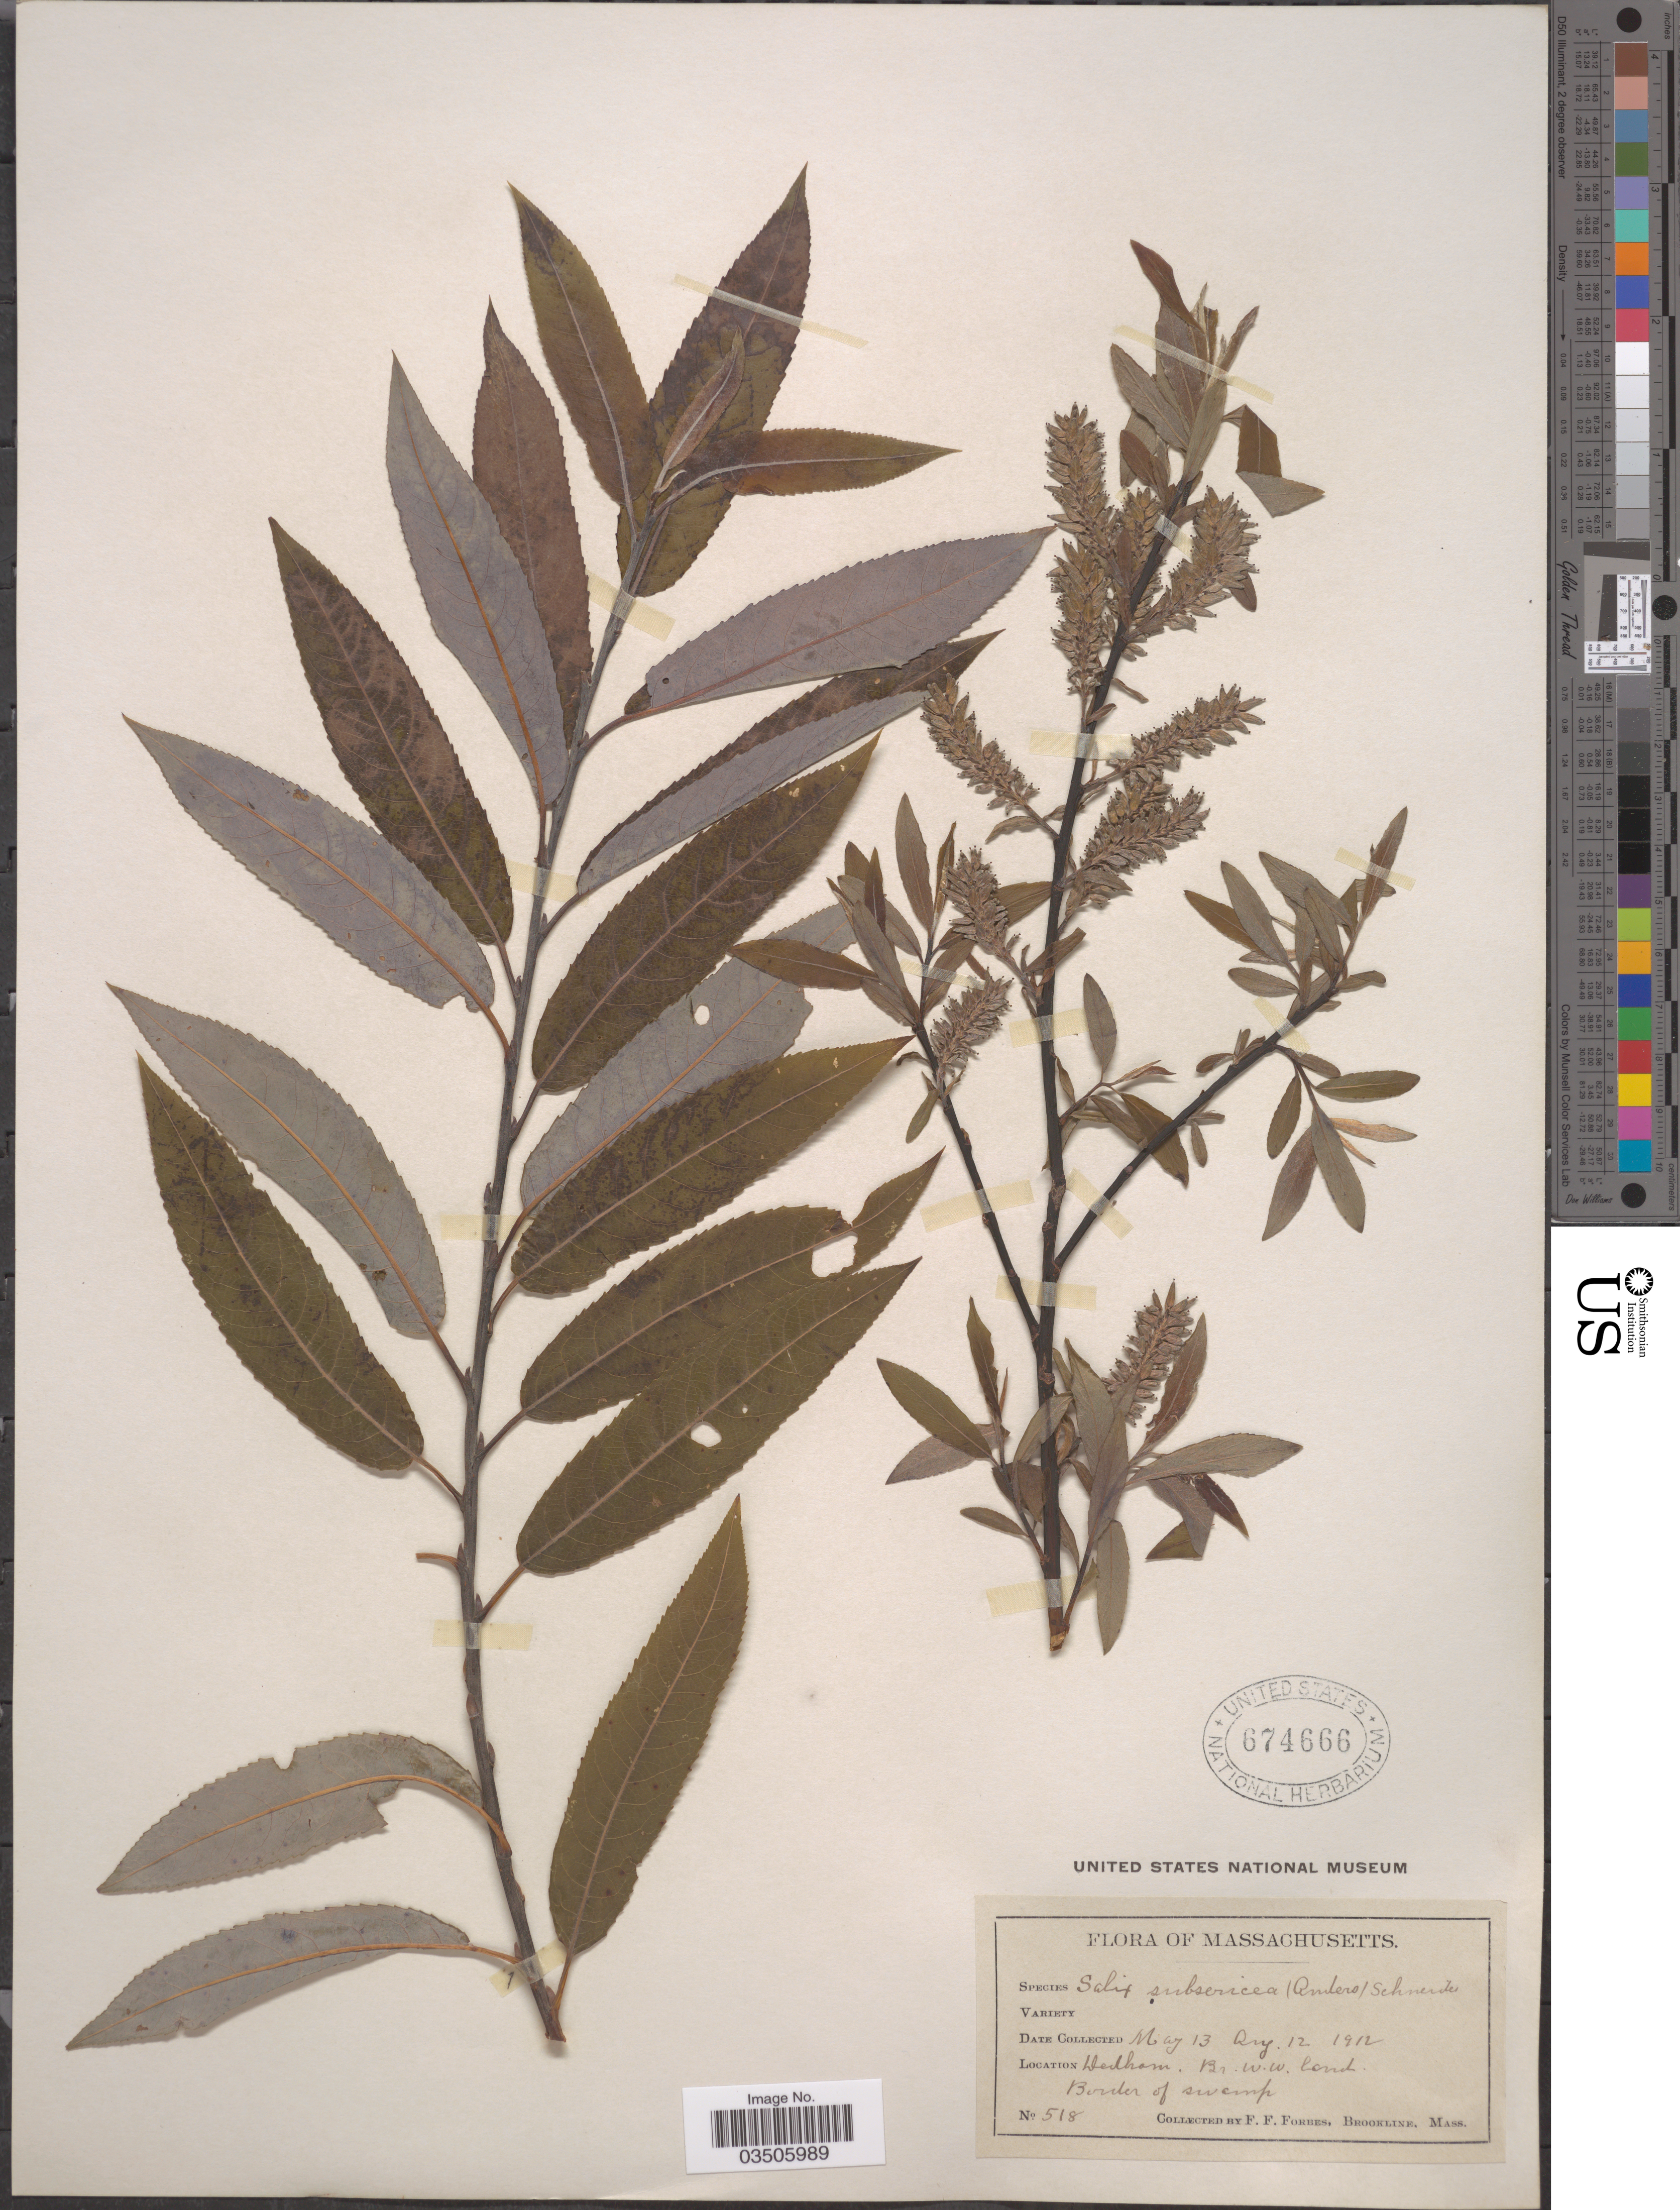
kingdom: Plantae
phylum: Tracheophyta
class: Magnoliopsida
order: Malpighiales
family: Salicaceae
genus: Salix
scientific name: Salix subsericea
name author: (Andersson) C.K. Schneid.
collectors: F. Forbes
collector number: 518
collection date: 1912-05-13/1912-08-12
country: United States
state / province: Massachusetts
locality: Wedham. Br. W. W. land. Border of swamp.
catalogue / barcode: US 674666